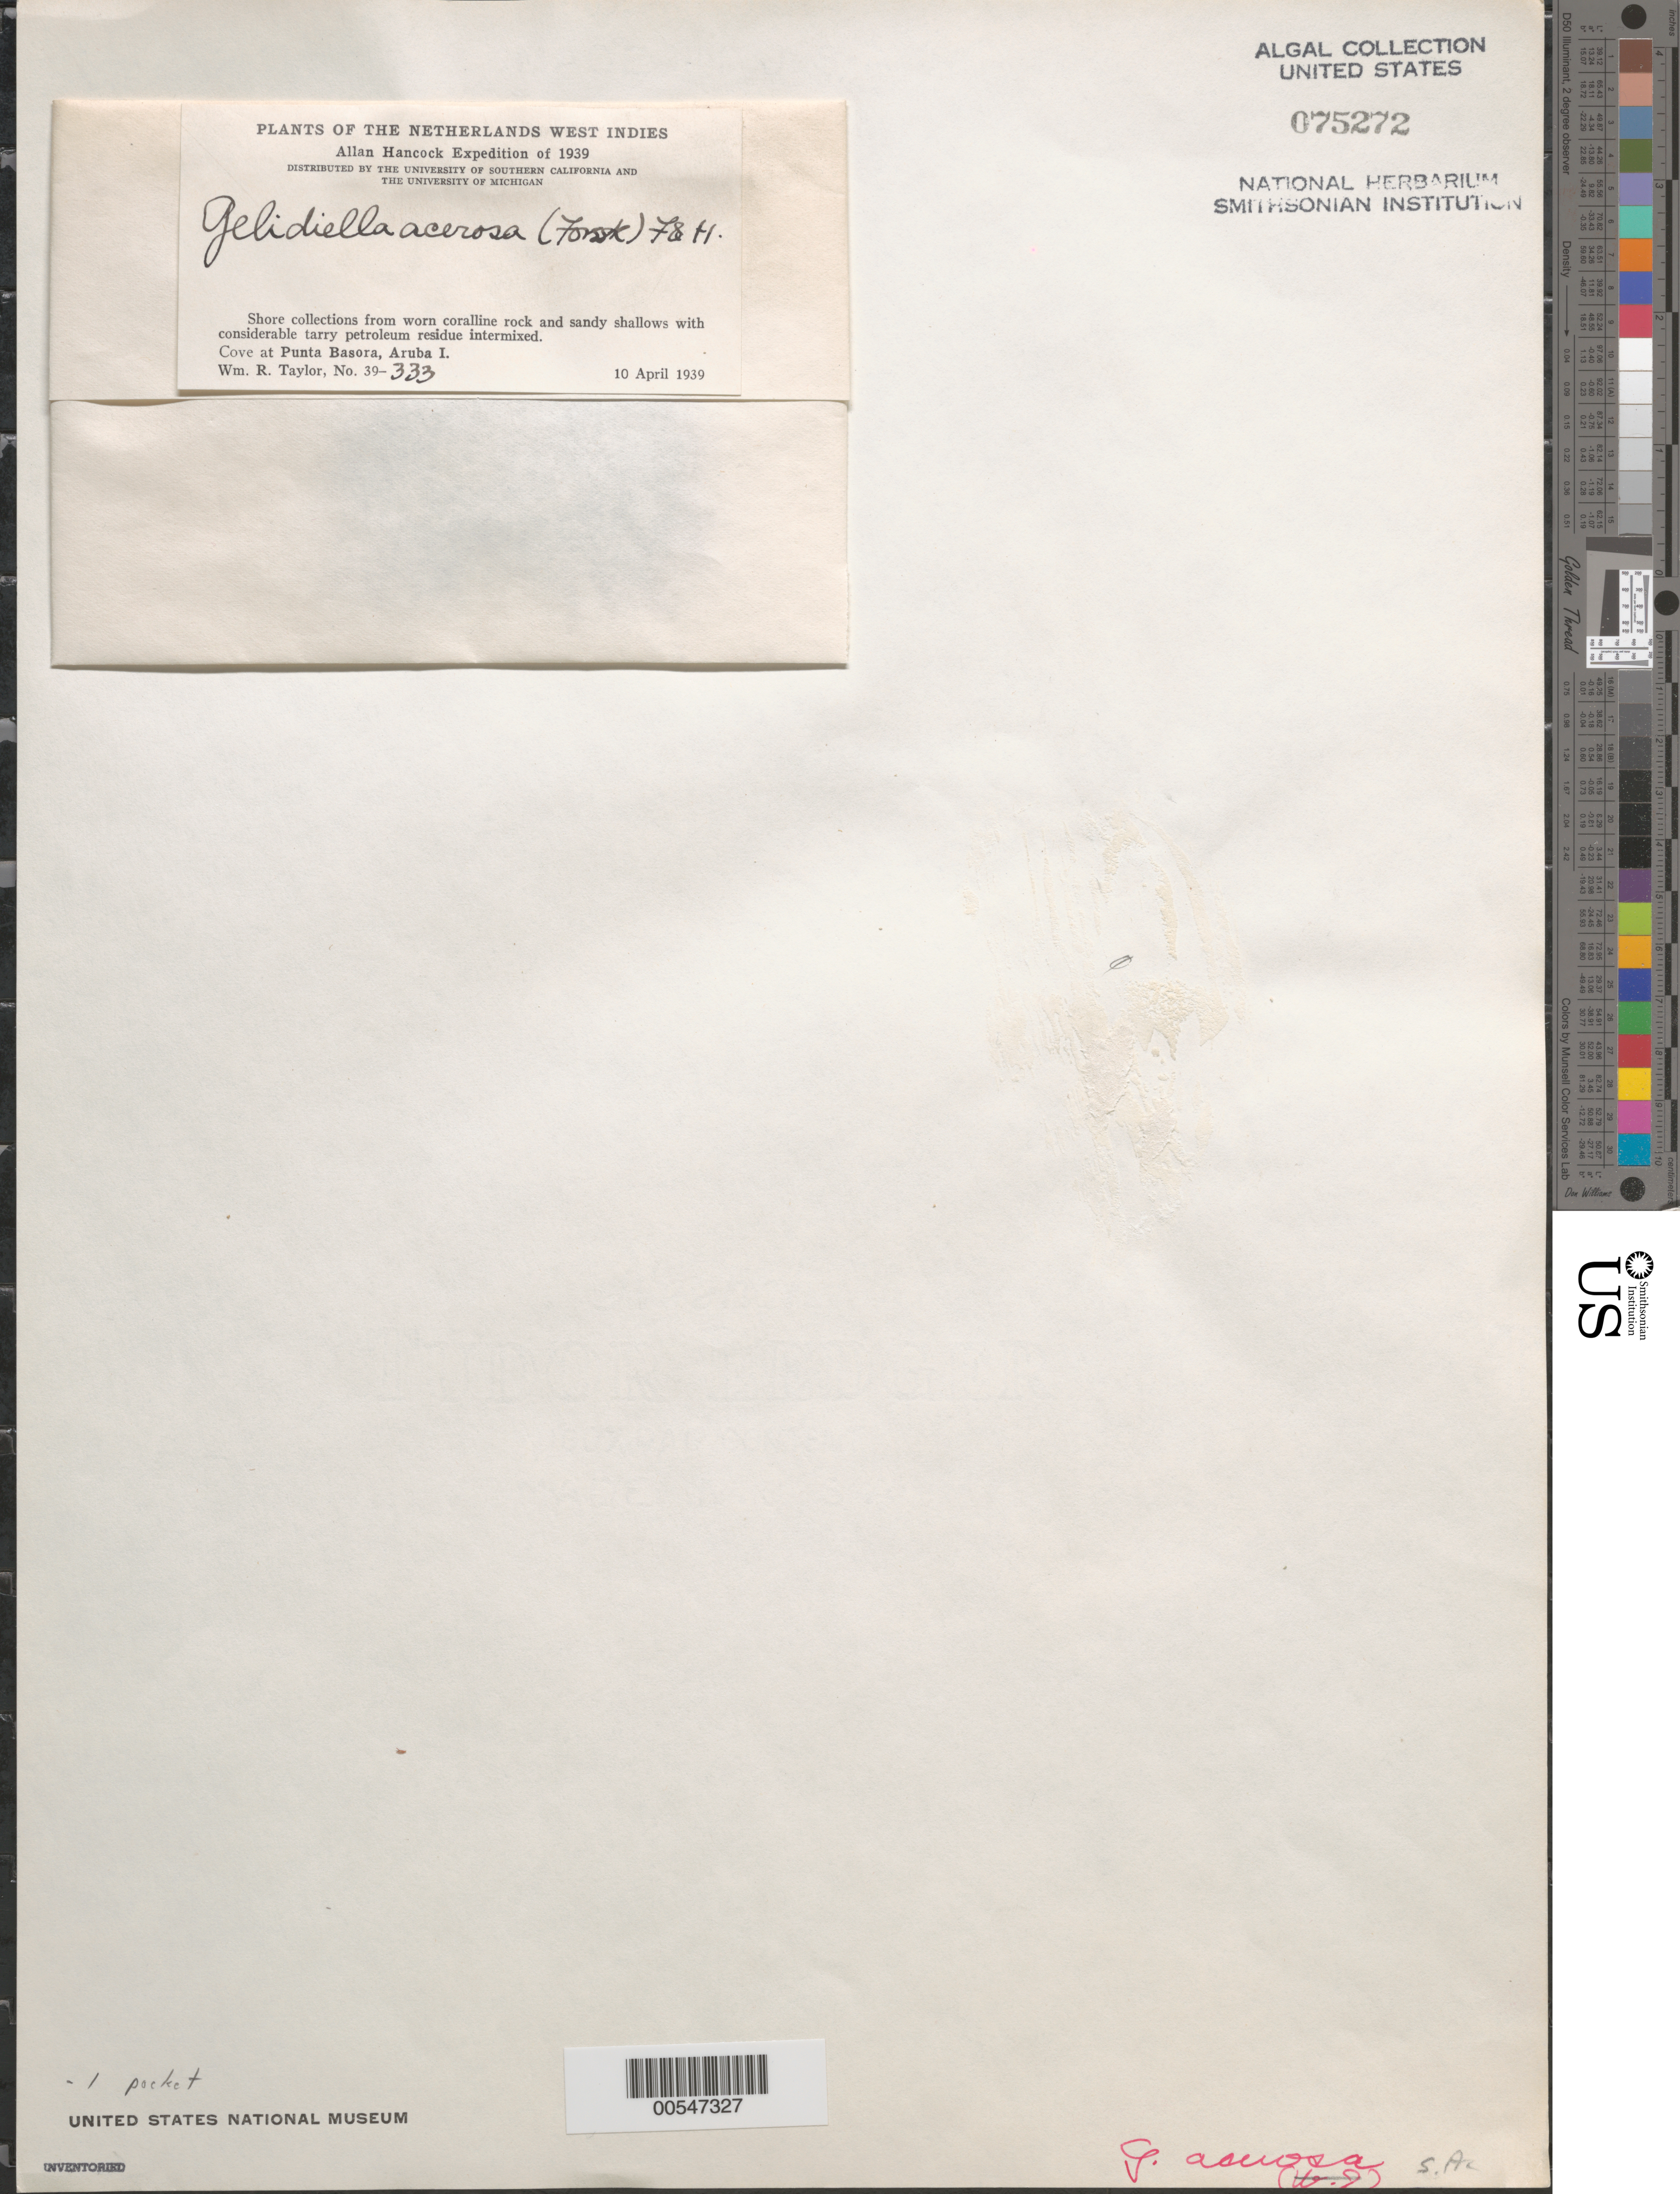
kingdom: Plantae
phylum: Rhodophyta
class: Florideophyceae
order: Gelidiales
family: Gelidiellaceae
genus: Gelidiella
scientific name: Gelidiella acerosa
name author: (Forssk.) Feldmann & G. Hamel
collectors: W. R. Taylor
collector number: WRT 39-333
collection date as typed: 10 Apr 1939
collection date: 1939-04-10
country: Aruba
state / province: ABC Islands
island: Aruba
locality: Cove at Punta Basora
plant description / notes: Allan Hancock Expedition of 1939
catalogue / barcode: US 75272